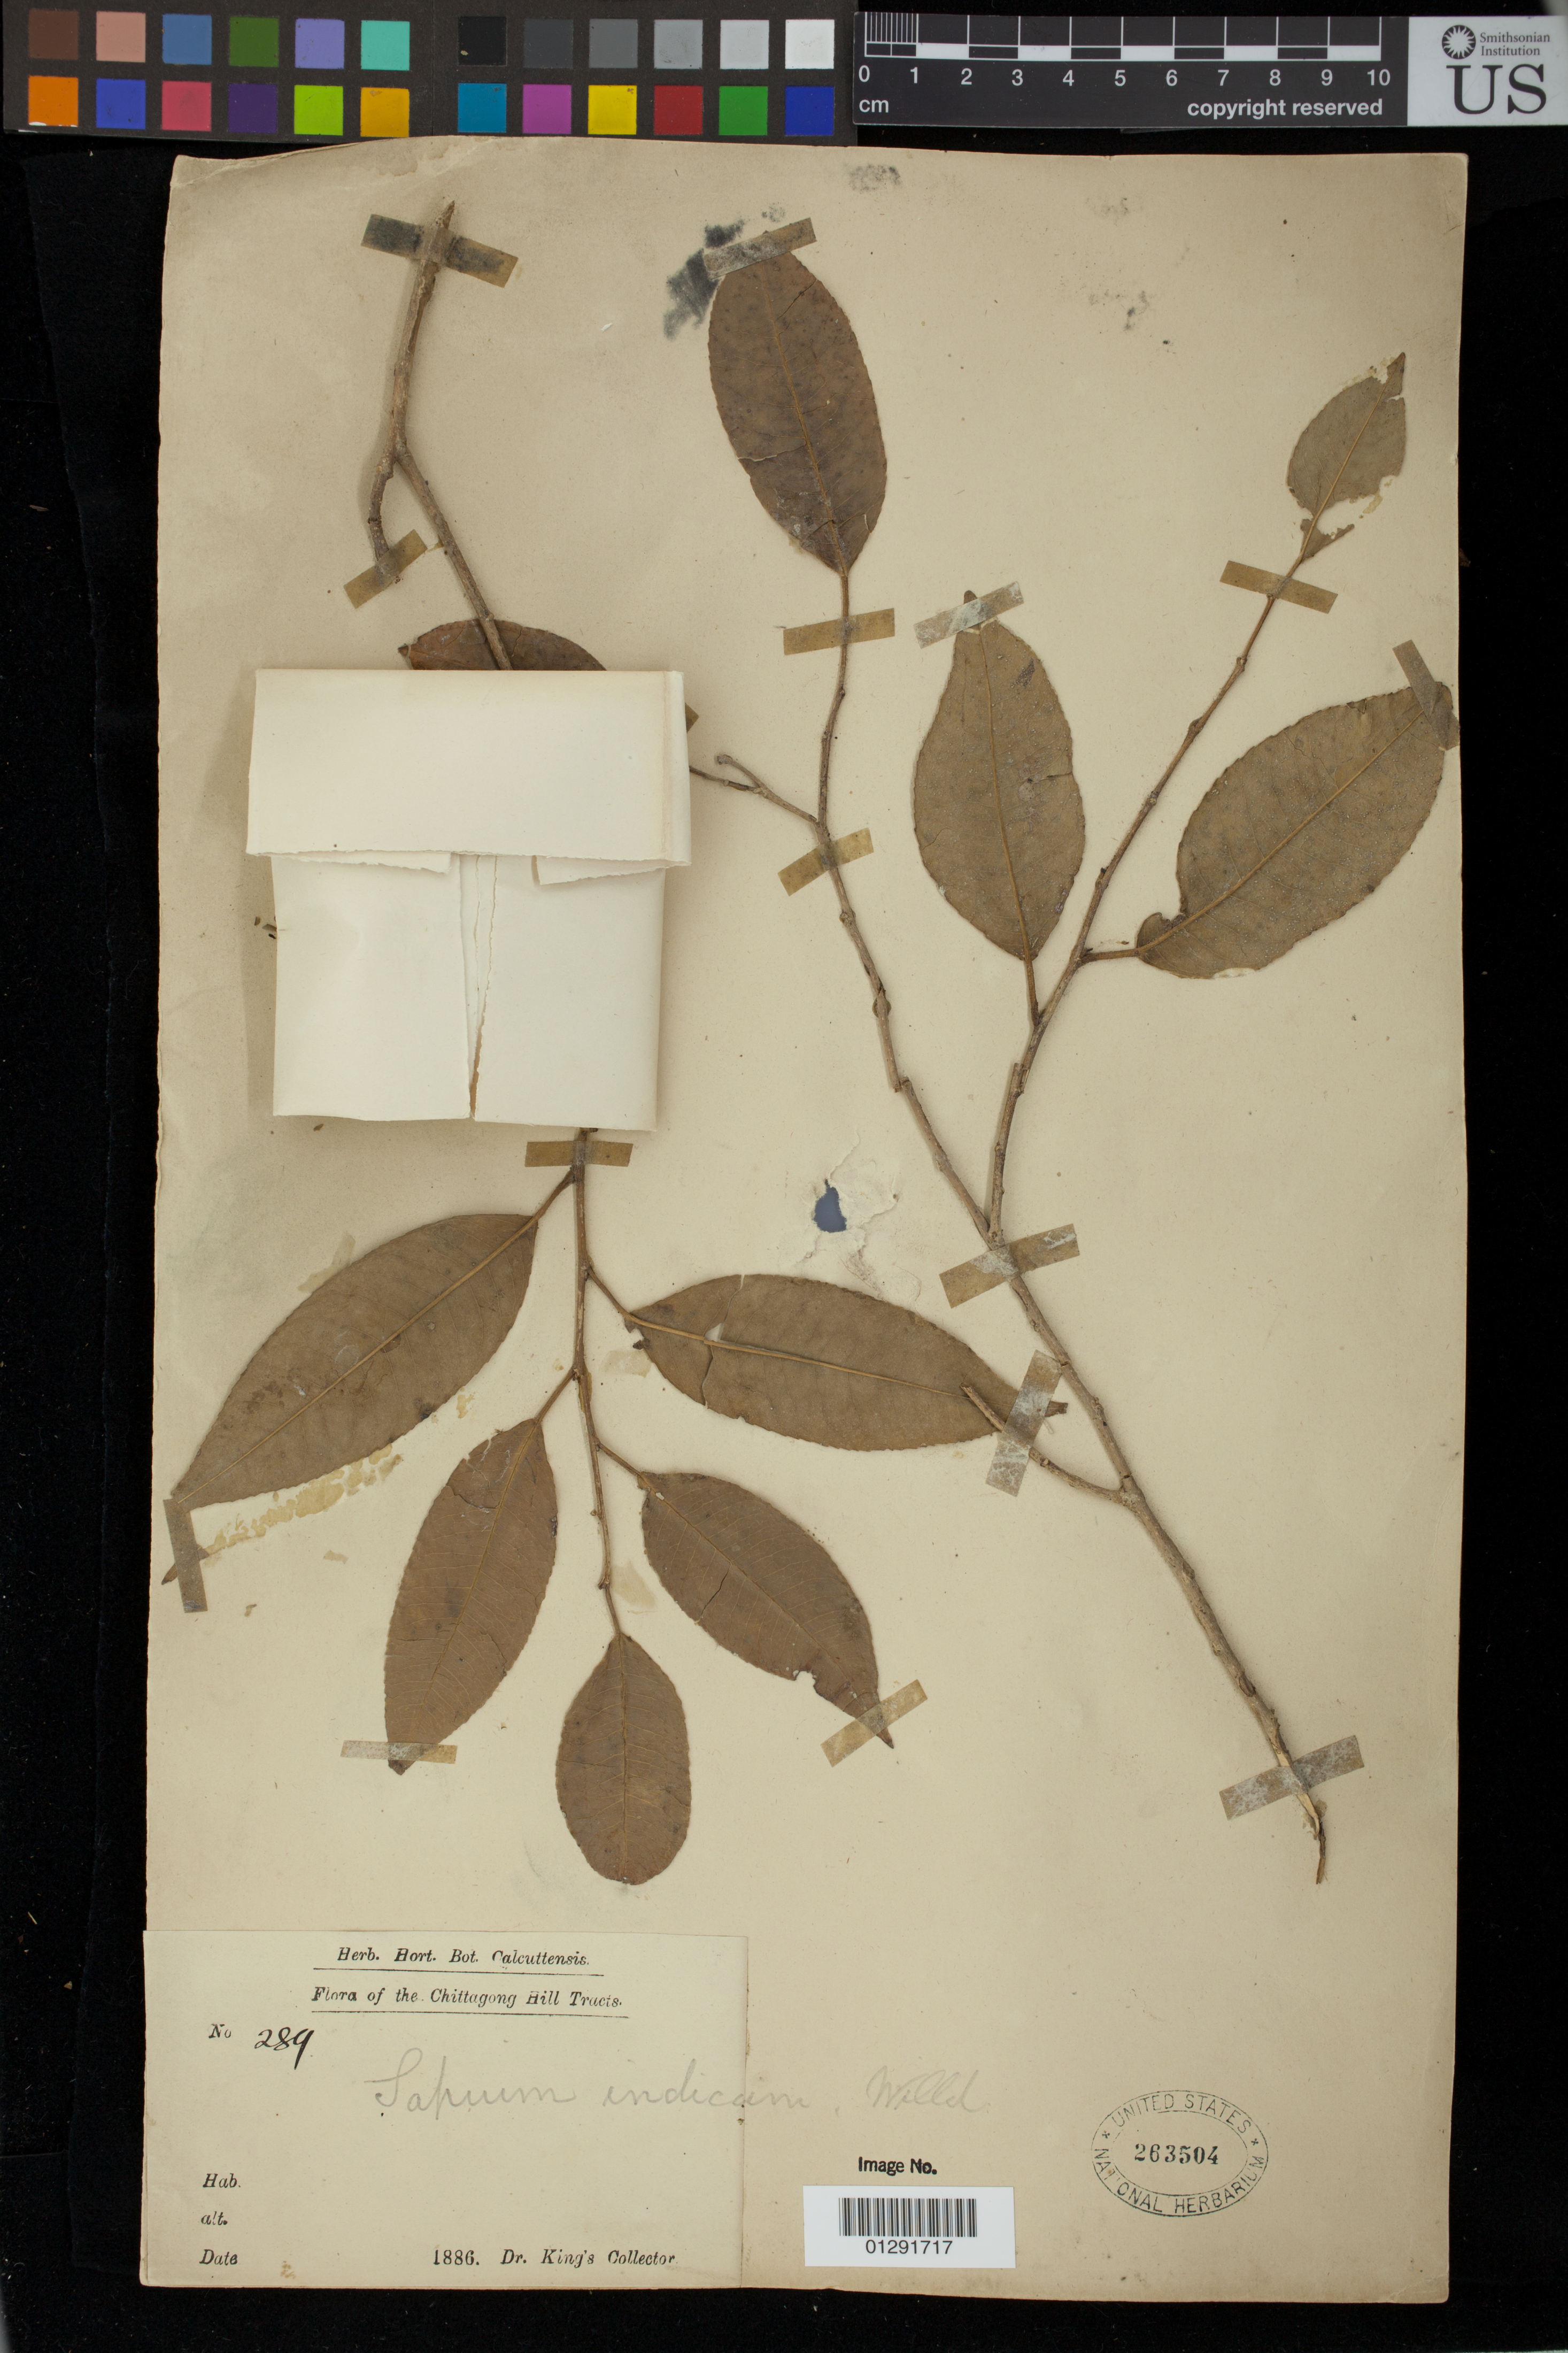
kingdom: Plantae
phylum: Tracheophyta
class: Magnoliopsida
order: Malpighiales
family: Euphorbiaceae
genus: Sapium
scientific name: Sapium indicum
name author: Willd.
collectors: Dr. King's collector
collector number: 289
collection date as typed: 1886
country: Bangladesh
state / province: Chittagong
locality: Chittagong Hill Tracts.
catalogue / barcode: US 263504